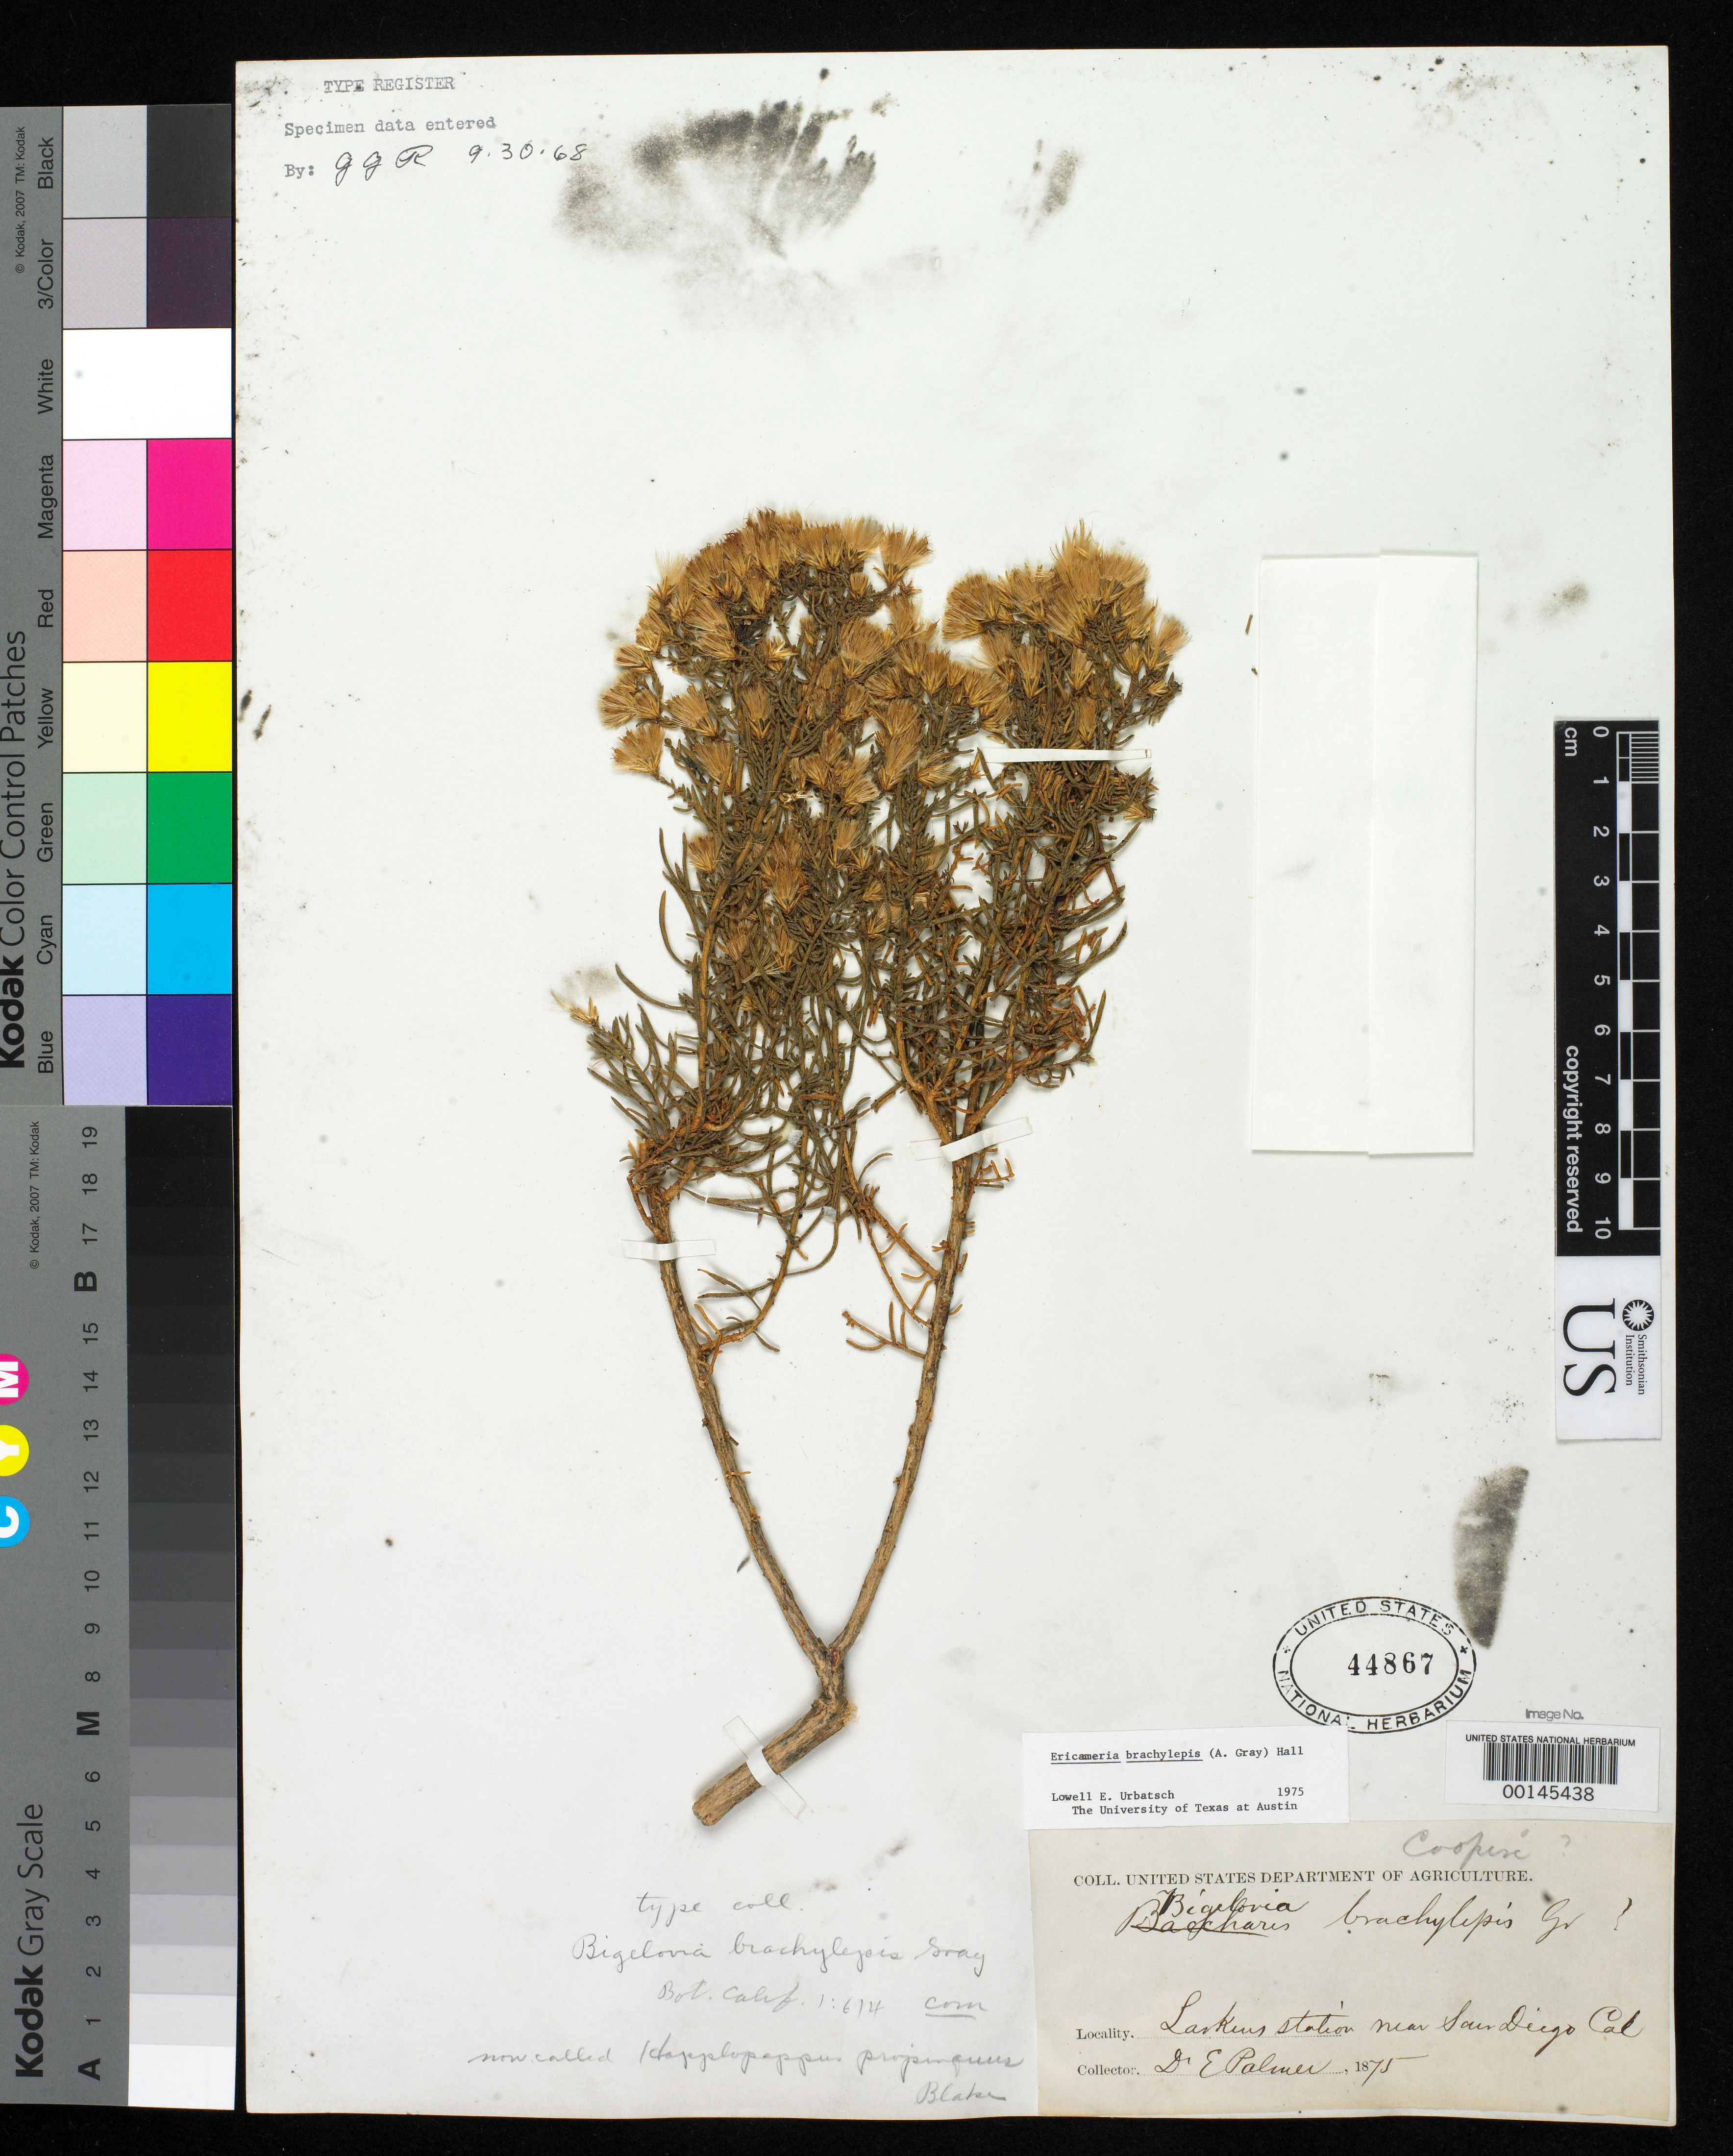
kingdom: Plantae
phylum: Tracheophyta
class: Magnoliopsida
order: Asterales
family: Asteraceae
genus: Bigelowia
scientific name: Bigelowia brachylepis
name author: A. Gray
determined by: Urbatsch, Lowell E., Curator (LSU), Louisiana State University (UNITED STATES)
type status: Isotype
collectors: E. Palmer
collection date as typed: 1875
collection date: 1875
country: United States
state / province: California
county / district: San Diego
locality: Larkins Station near San Diego.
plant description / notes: Hall (1928, The genus Haplopappus) cites "type, 1875, Palmer (Gr.)" [=Gray Herbarium] but HUH records indicate no such specimen.; Also a type of Haplopappus propinquus S.F. Blake, nom. nov.; Replacement name for Bigelowia brachylepis A. Gray, non Haplopappus brachylepis Phil. (1895).; Also a type of Bigelowia brachylepis A. Gray.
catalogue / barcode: US 44867